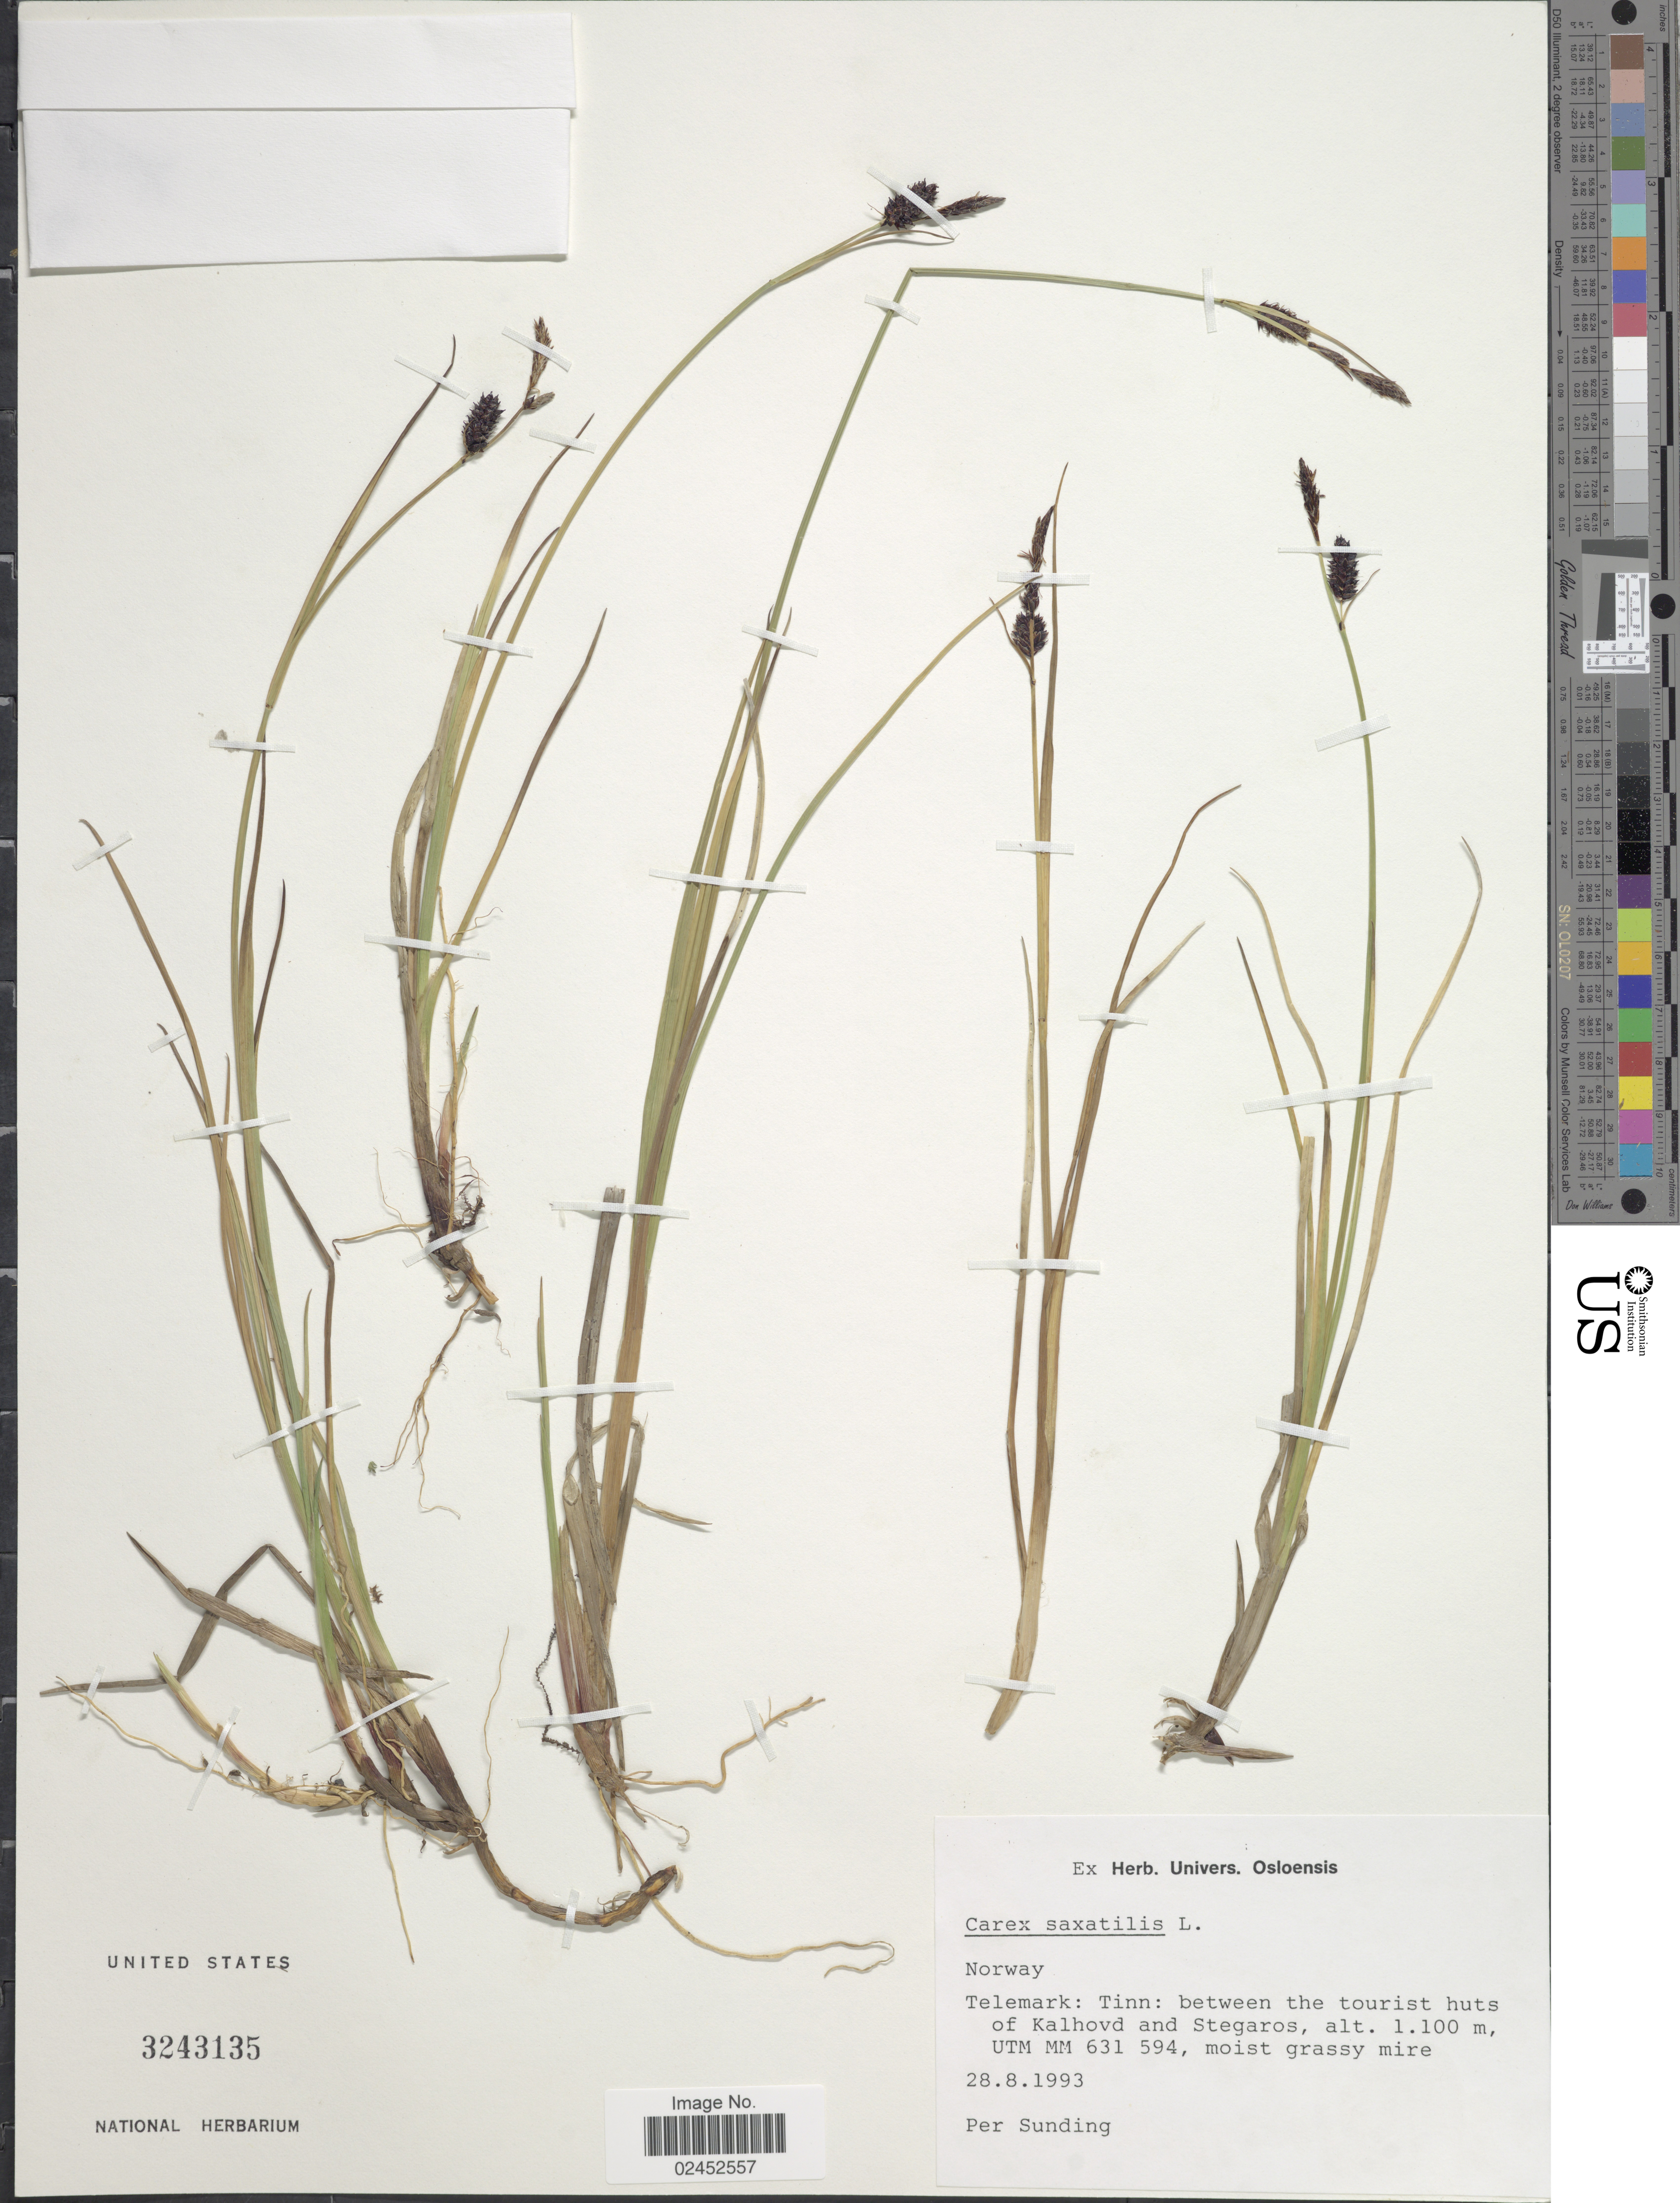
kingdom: Plantae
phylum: Tracheophyta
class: Liliopsida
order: Poales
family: Cyperaceae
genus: Carex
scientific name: Carex saxatilis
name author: L.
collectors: P. O. Sunding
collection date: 1993-08-28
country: Norway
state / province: Telemark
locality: Tinn: between the tourist huts of Kalhovs and Stegaros, UTM MM 631 594.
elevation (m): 1100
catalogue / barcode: US 3243135